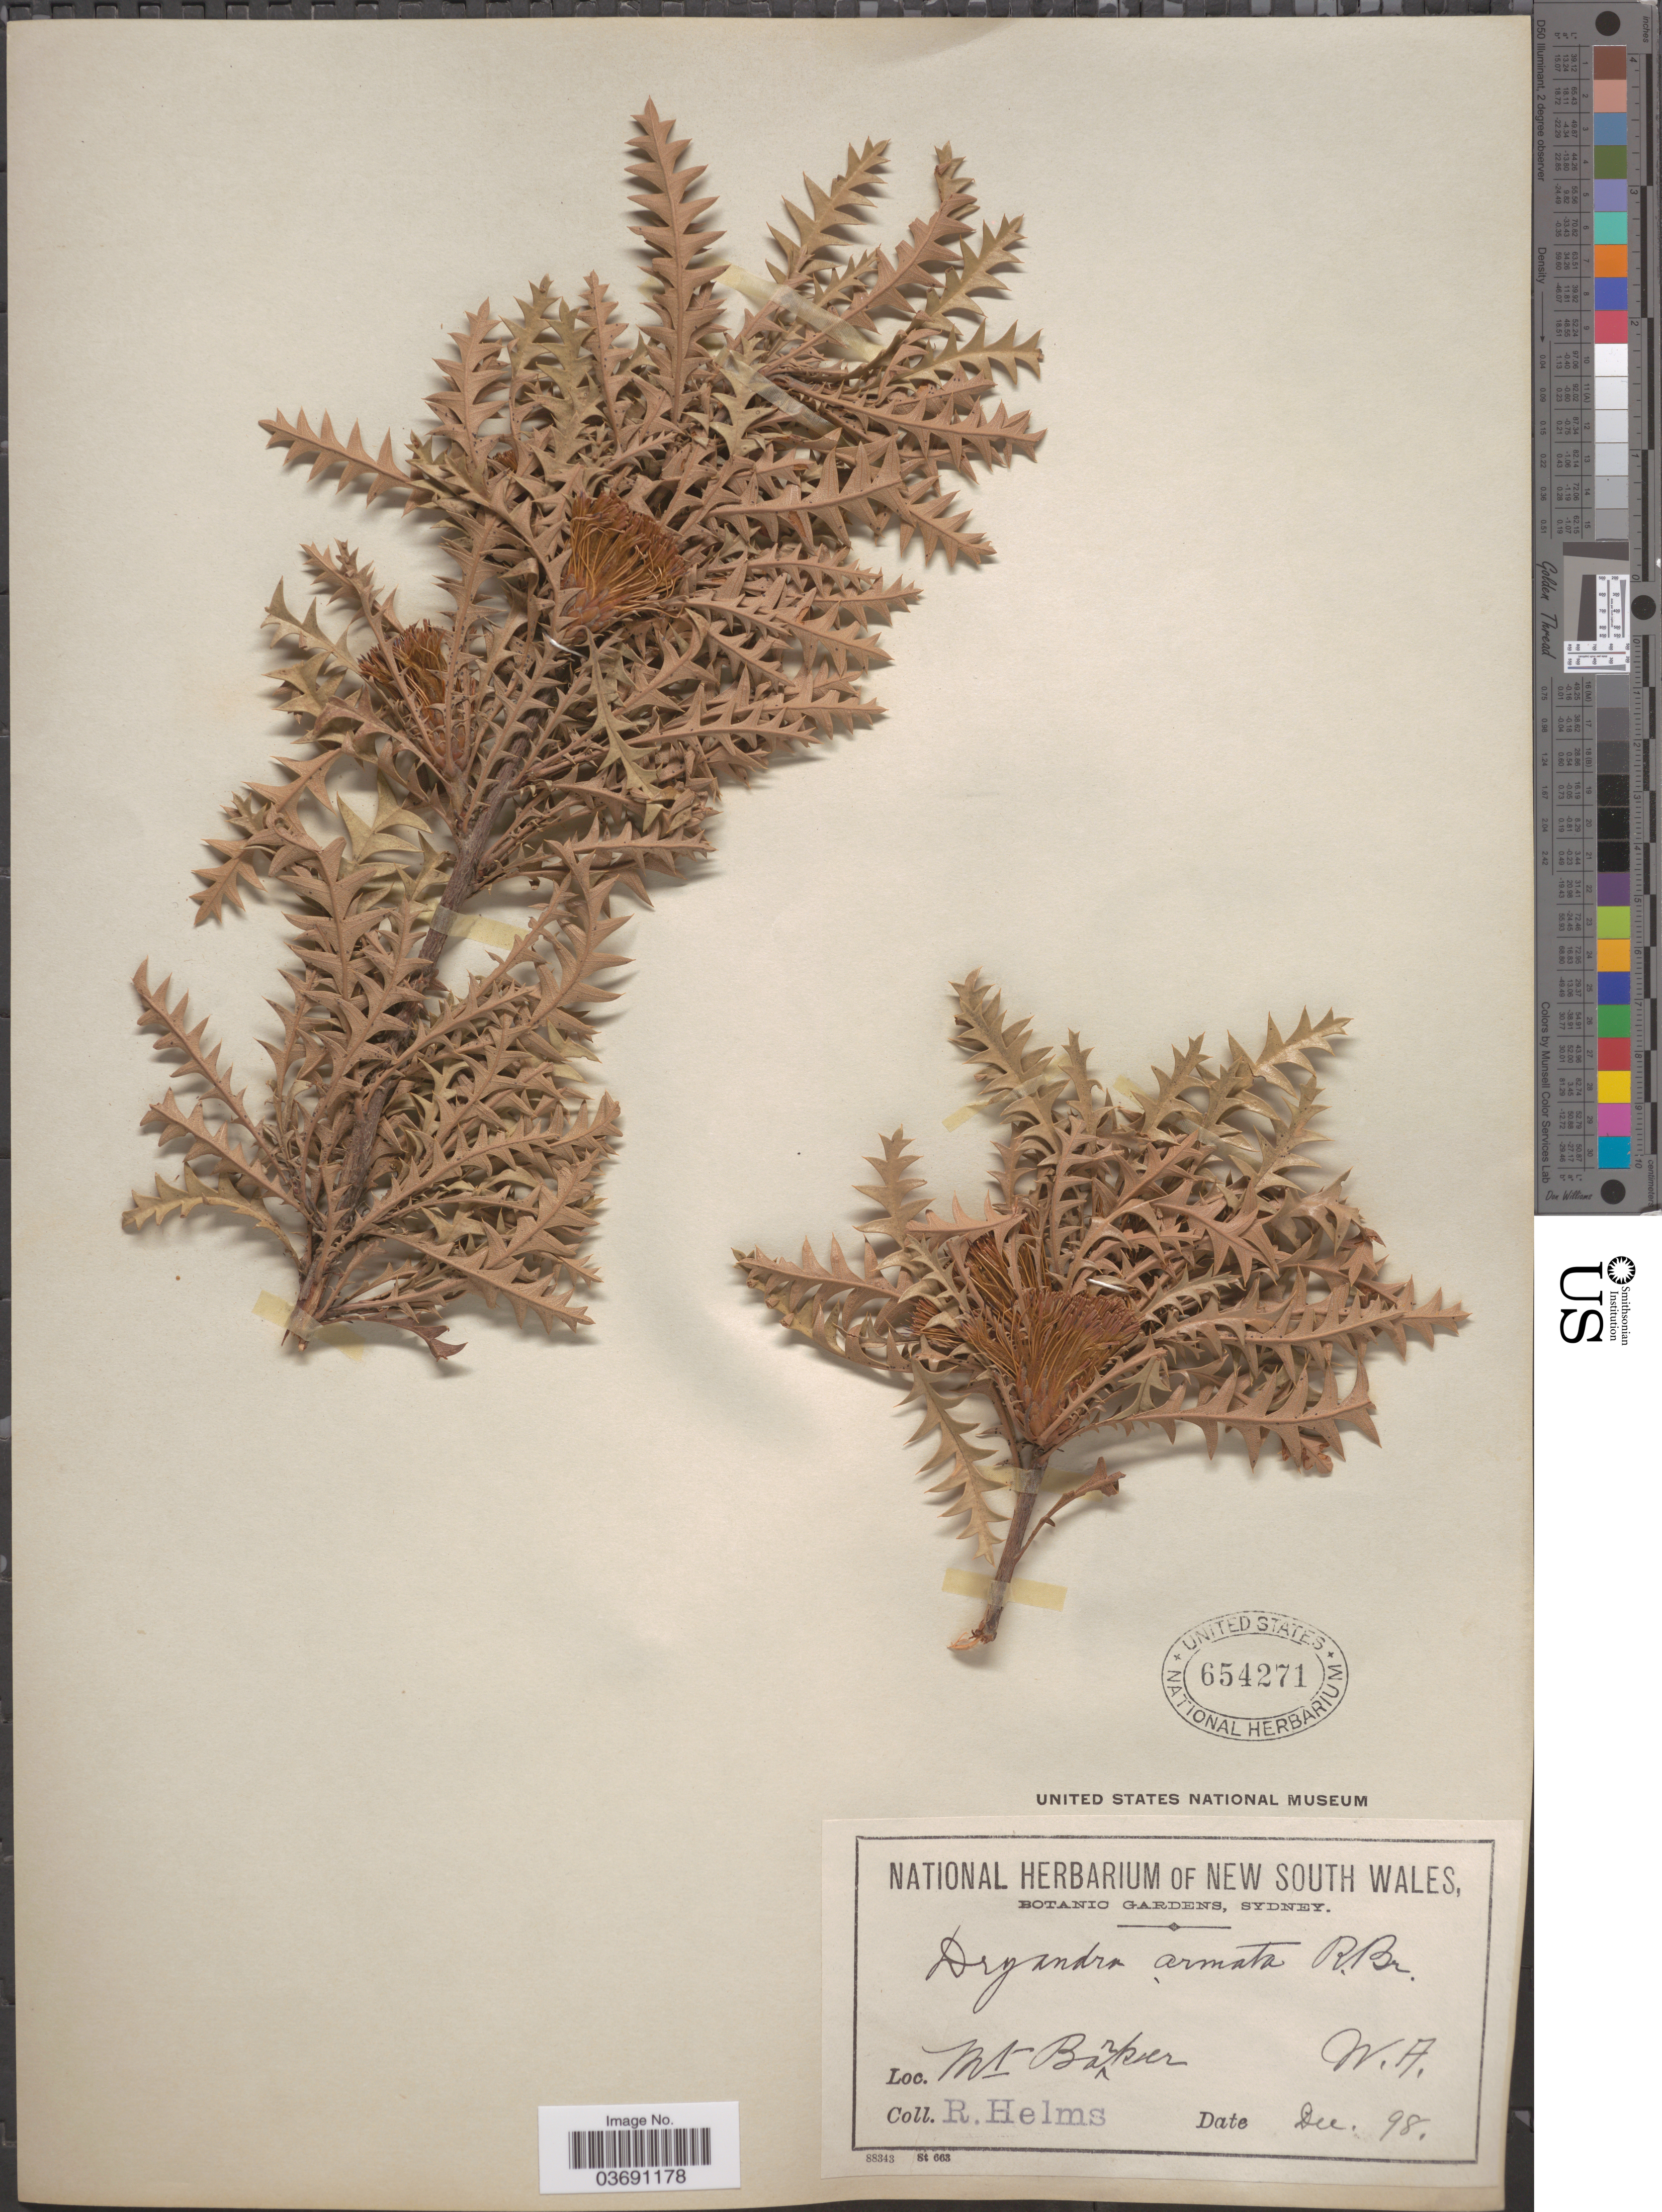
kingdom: Plantae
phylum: Tracheophyta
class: Magnoliopsida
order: Proteales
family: Proteaceae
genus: Dryandra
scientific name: Dryandra armata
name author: R. Br.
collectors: R. Helms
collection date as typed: Transcribed d/m/y: /12/98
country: Australia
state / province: Western Australia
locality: Mt. Barber.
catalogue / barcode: US 654271